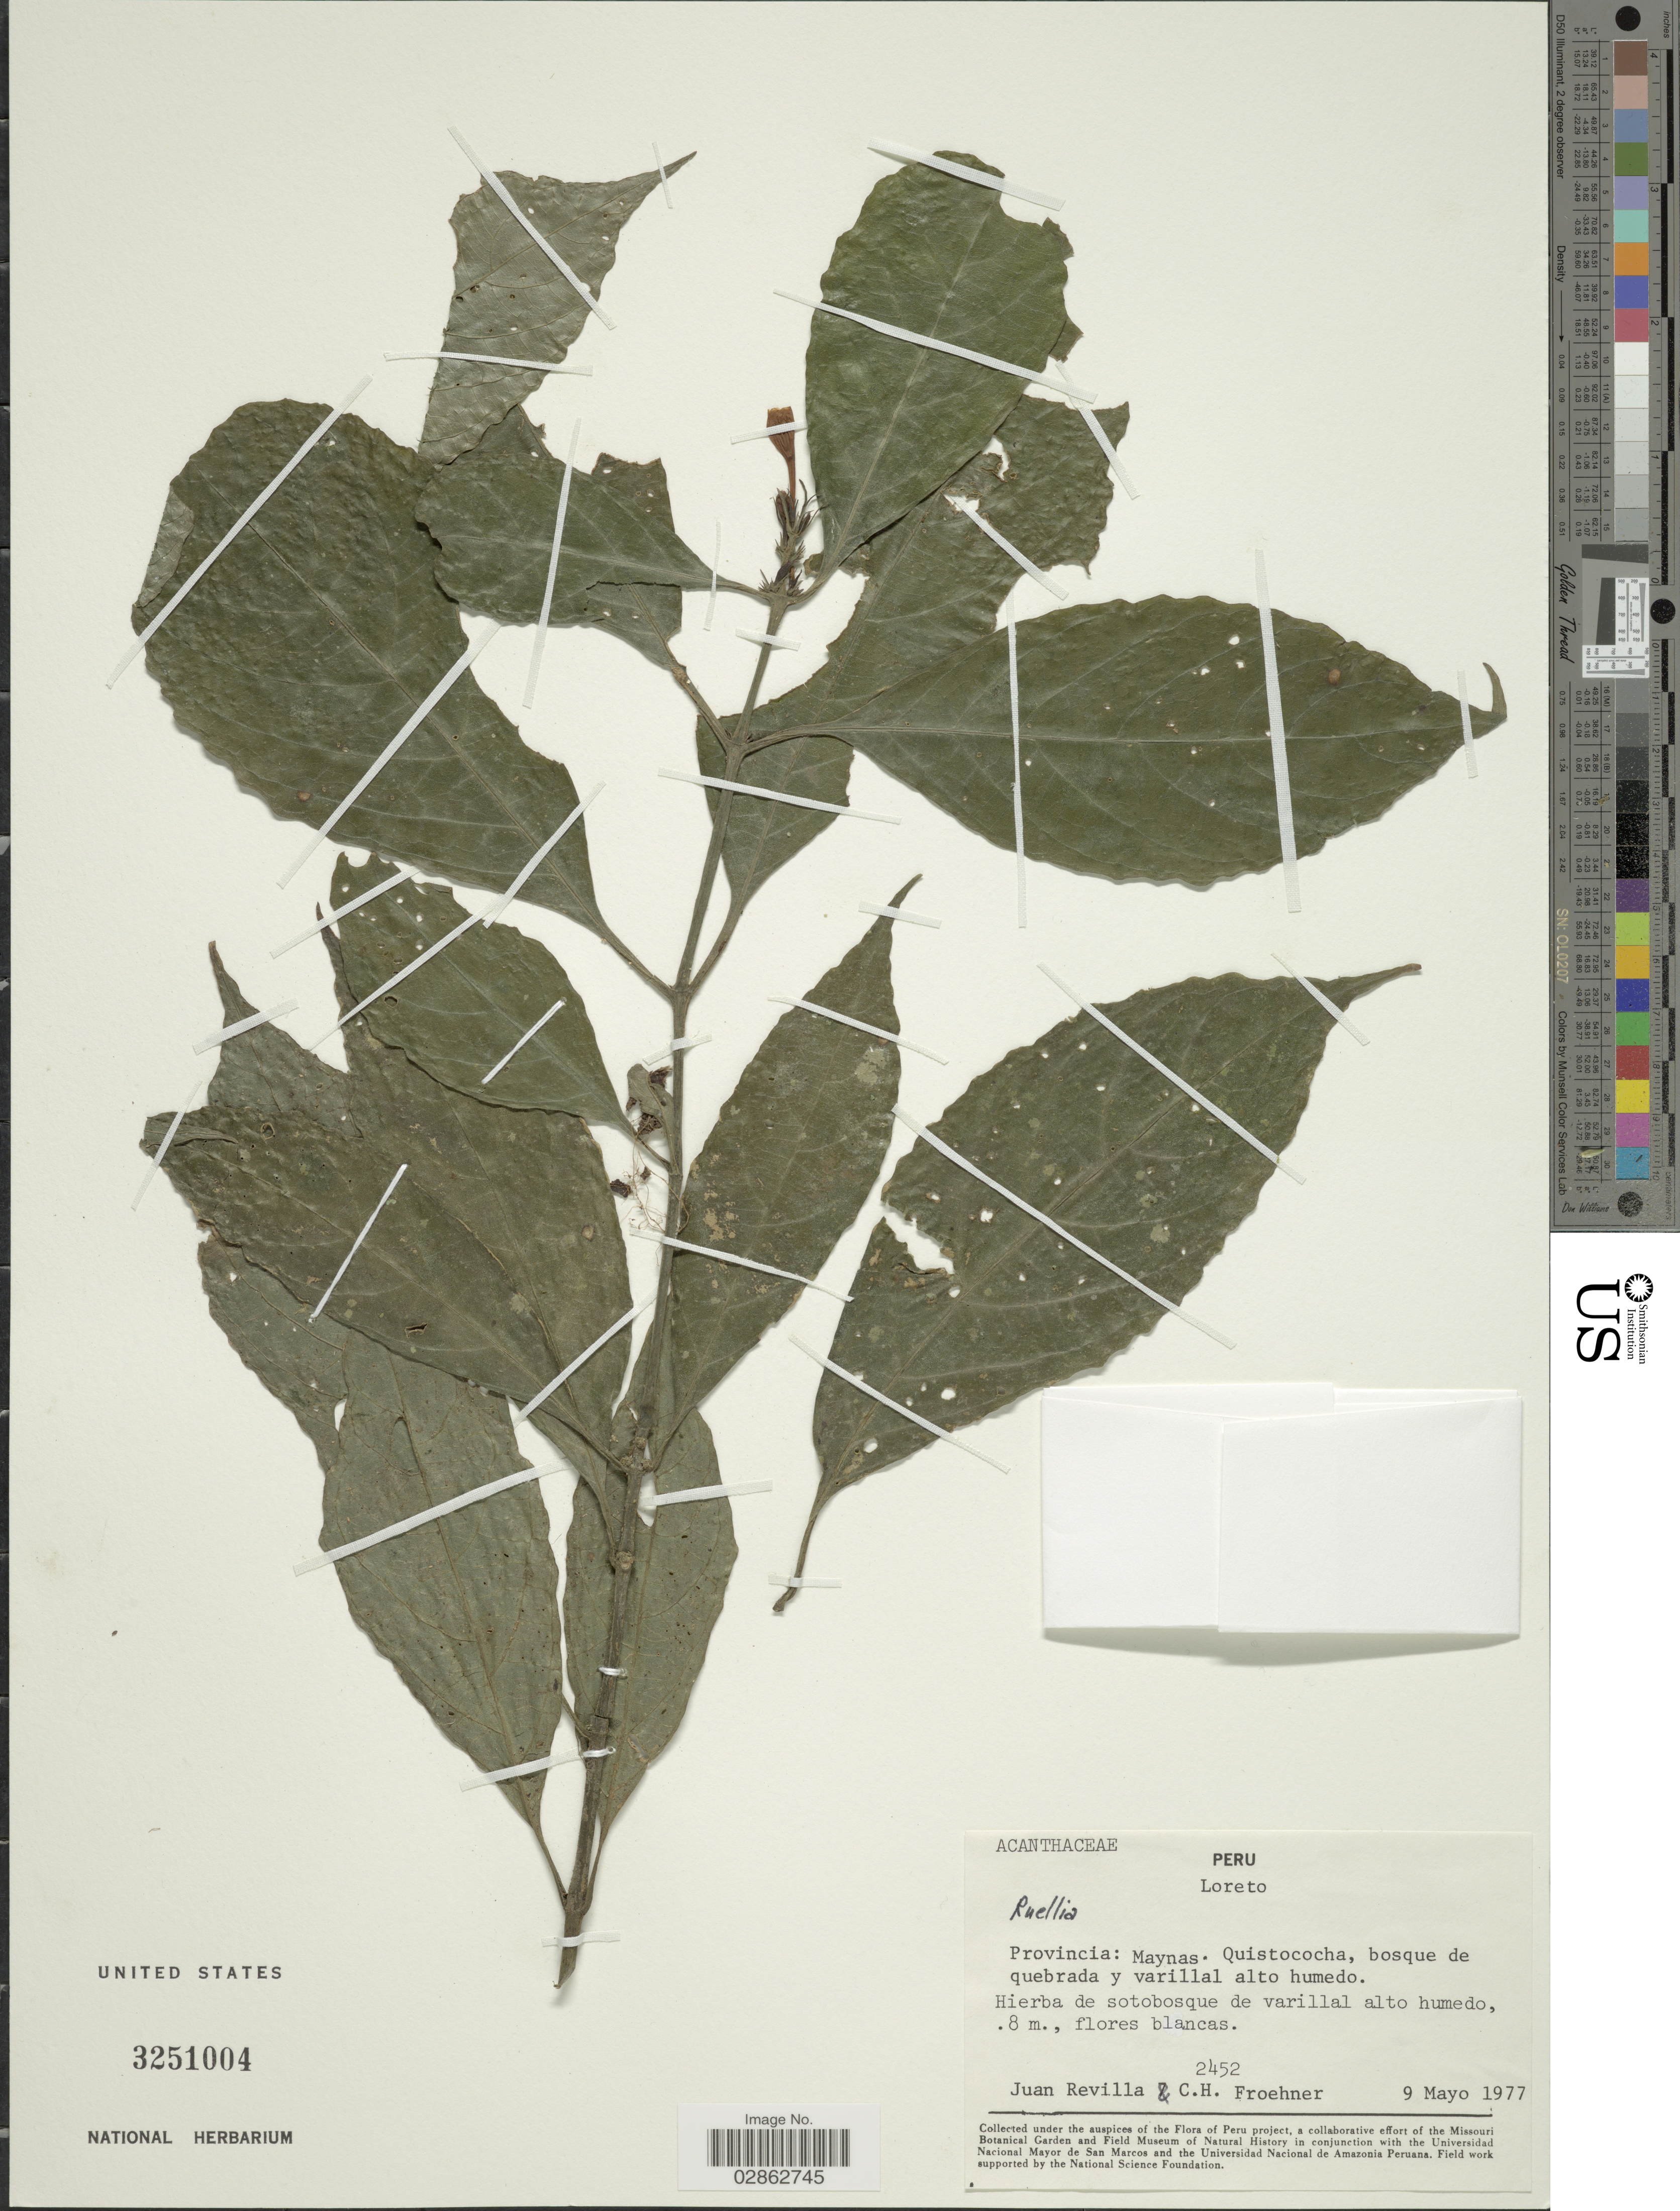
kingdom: Plantae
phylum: Tracheophyta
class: Magnoliopsida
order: Lamiales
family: Acanthaceae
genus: Ruellia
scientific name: Ruellia sp.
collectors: J. Revilla & C. Froehner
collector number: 2452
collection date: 1977-05-09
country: Peru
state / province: Loreto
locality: Provincia: Maynas. Quistococha, bosque de quebrada y varillal alto humedo.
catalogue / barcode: US 3251004